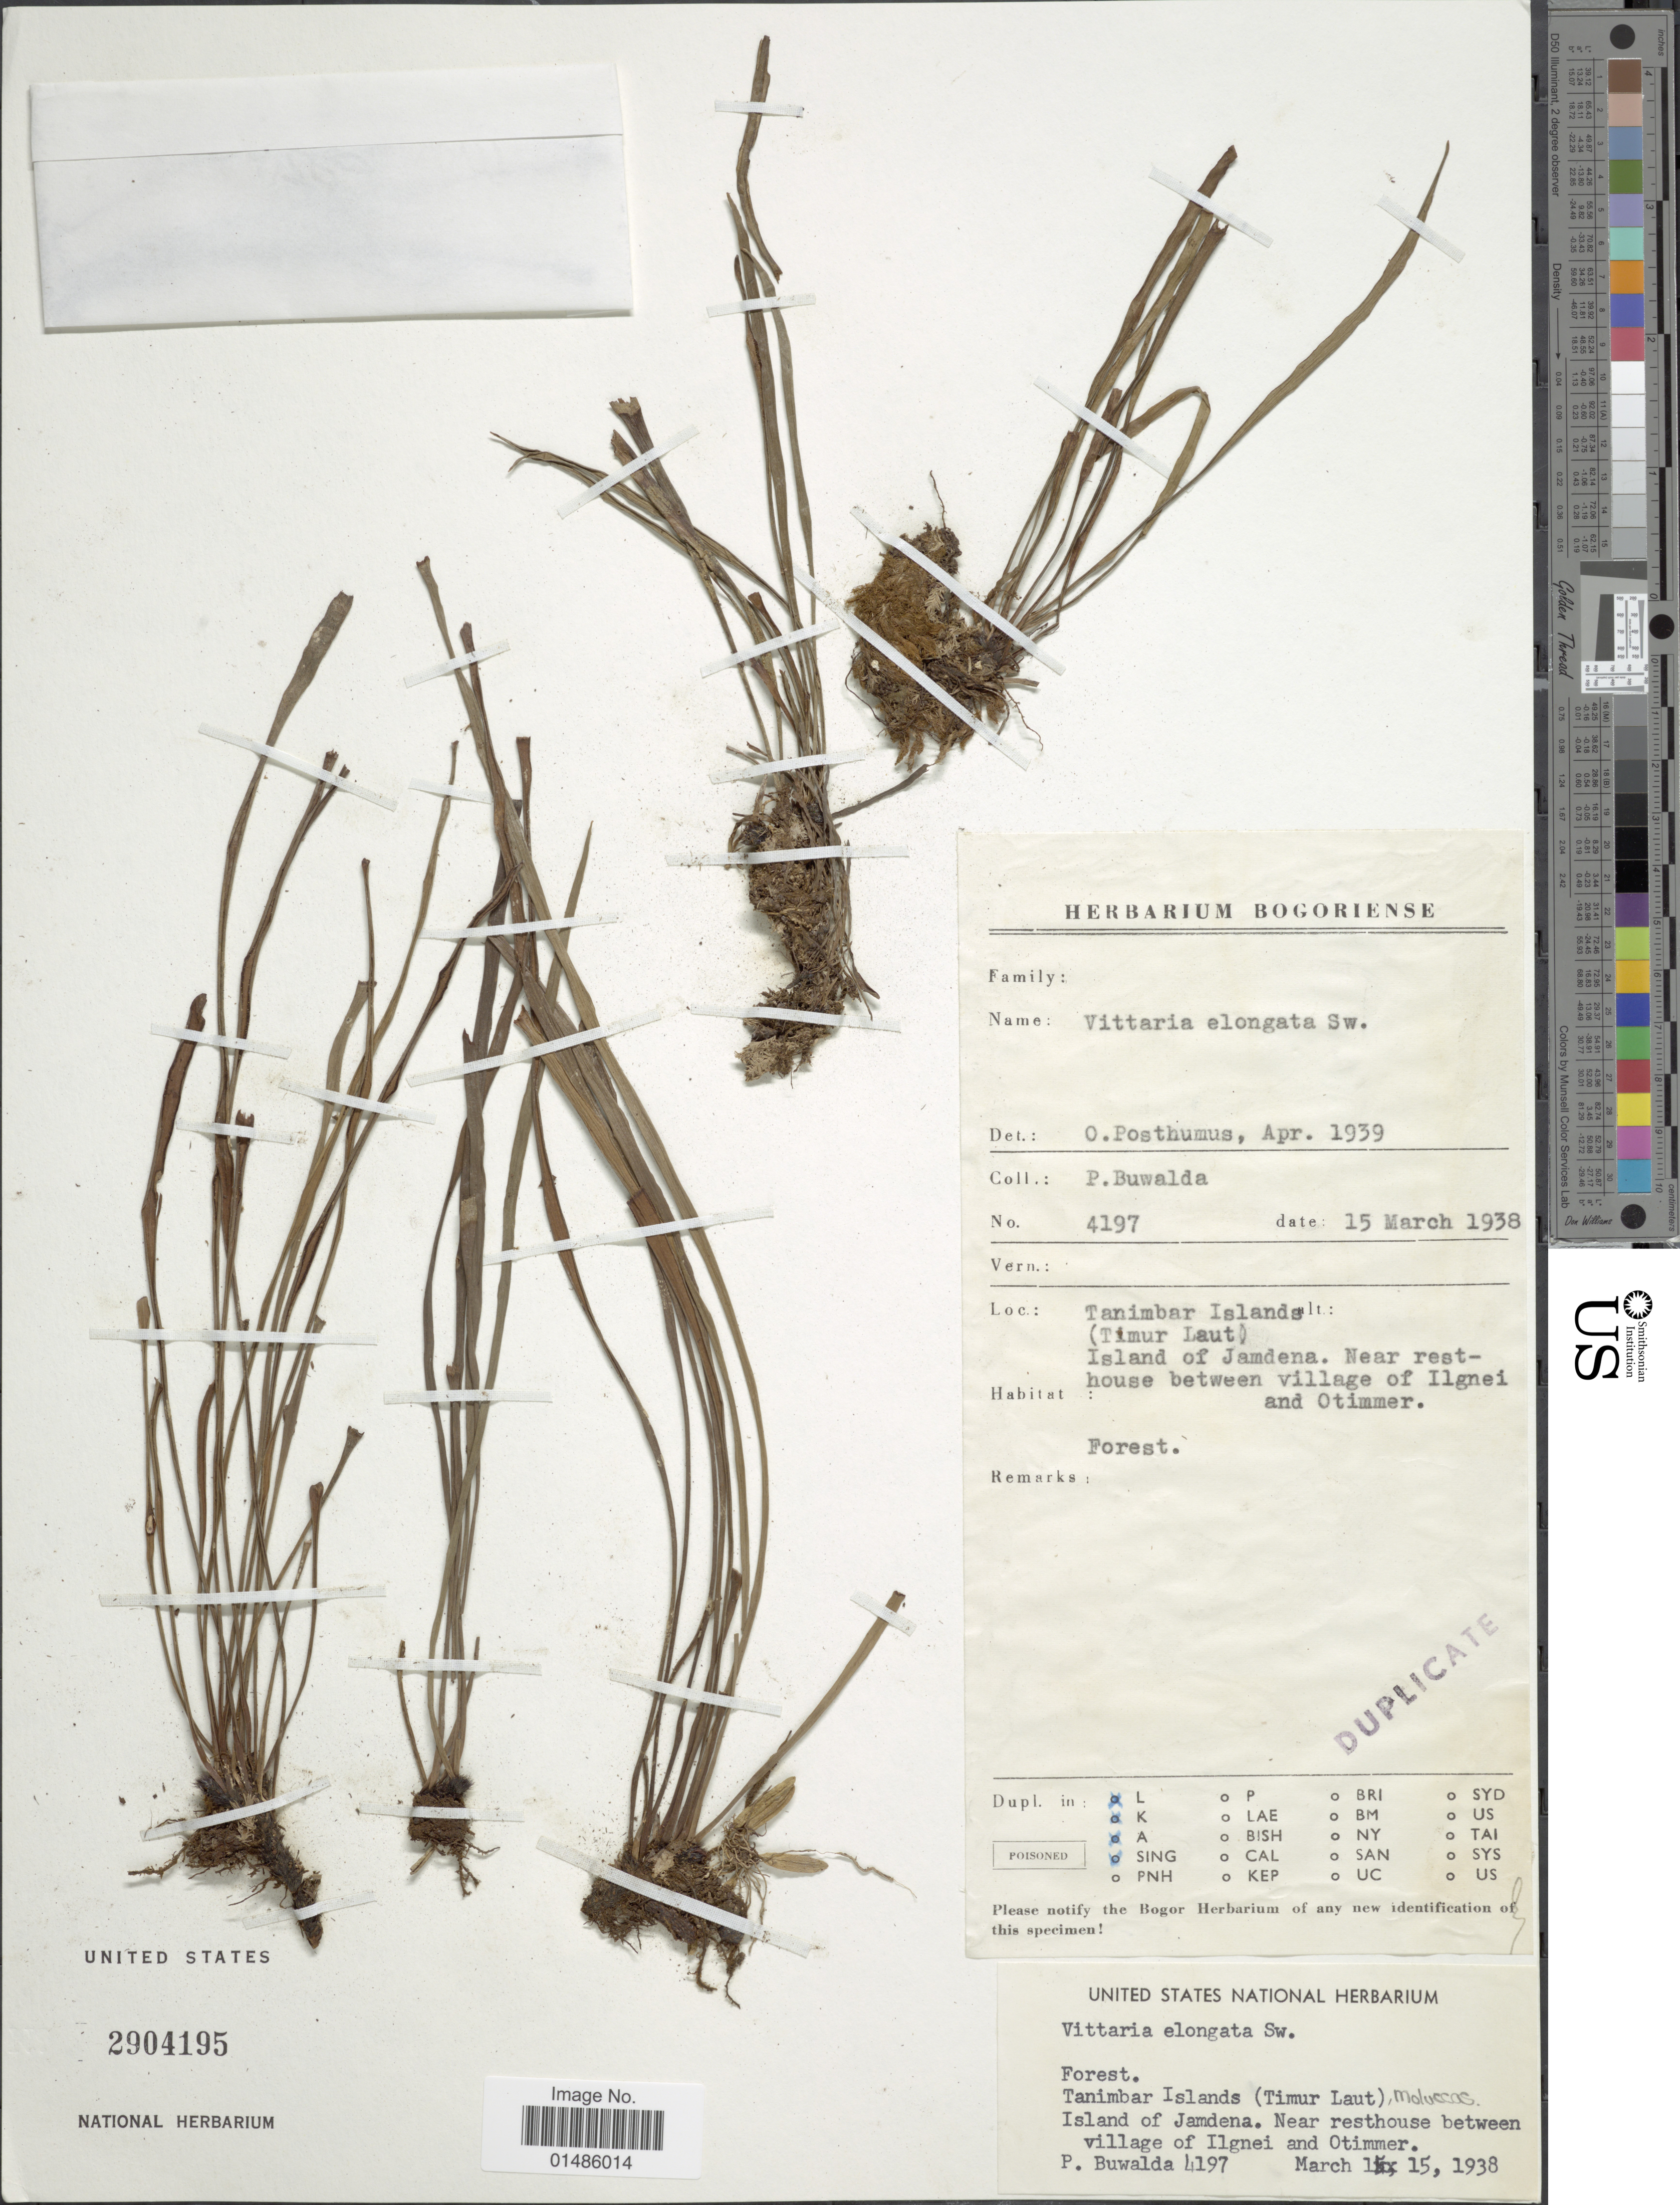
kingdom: Plantae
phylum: Tracheophyta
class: Polypodiopsida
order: Polypodiales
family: Pteridaceae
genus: Haplopteris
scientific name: Haplopteris elongata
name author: (Sw.) Crane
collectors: P. Buwalda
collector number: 4197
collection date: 1938-03-15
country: Indonesia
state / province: Maluku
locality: Tanimbar Islands (Timur Laut). Island of Jamdena. Near rest-house between village of Ilgnei and Otimmer.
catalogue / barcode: US 2904195